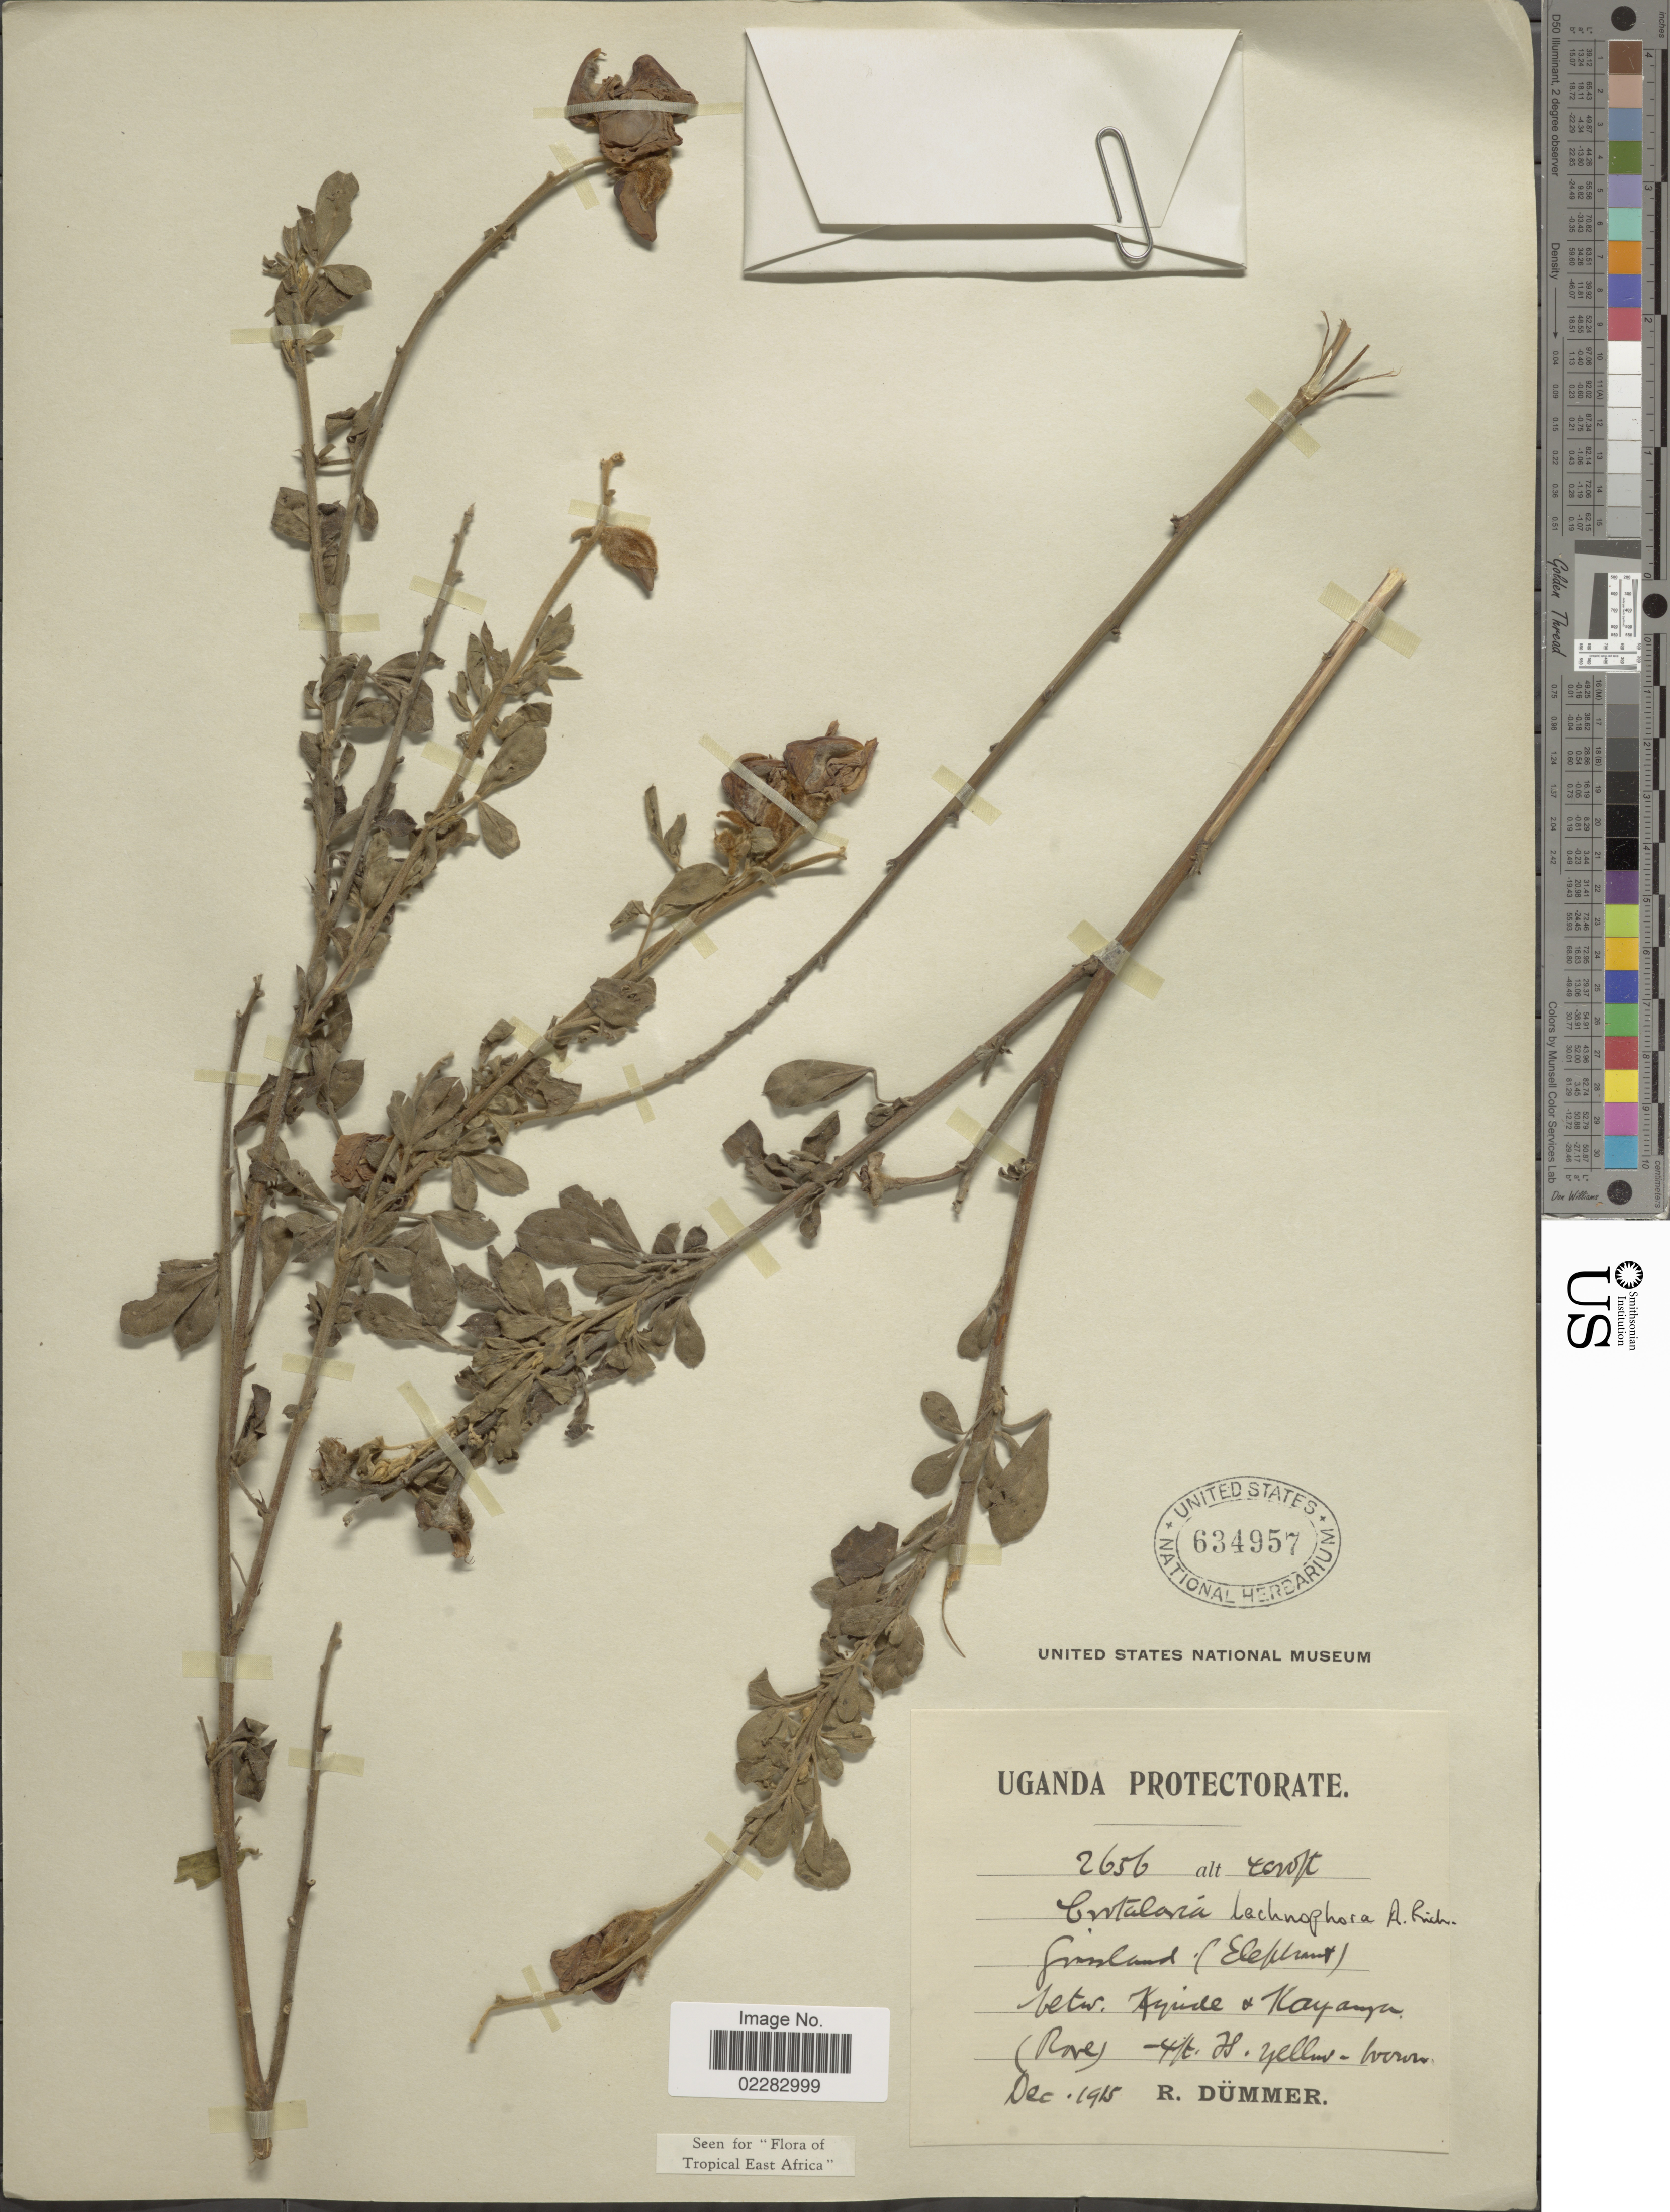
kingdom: Plantae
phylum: Tracheophyta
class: Magnoliopsida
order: Fabales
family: Fabaceae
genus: Crotalaria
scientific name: Crotalaria lachnophora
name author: A. Rich.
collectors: R. A. Dümmer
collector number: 2656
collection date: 1915-12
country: Uganda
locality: Betw. Kigude & Kayanga. [interpreted]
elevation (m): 1219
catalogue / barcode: US 634957